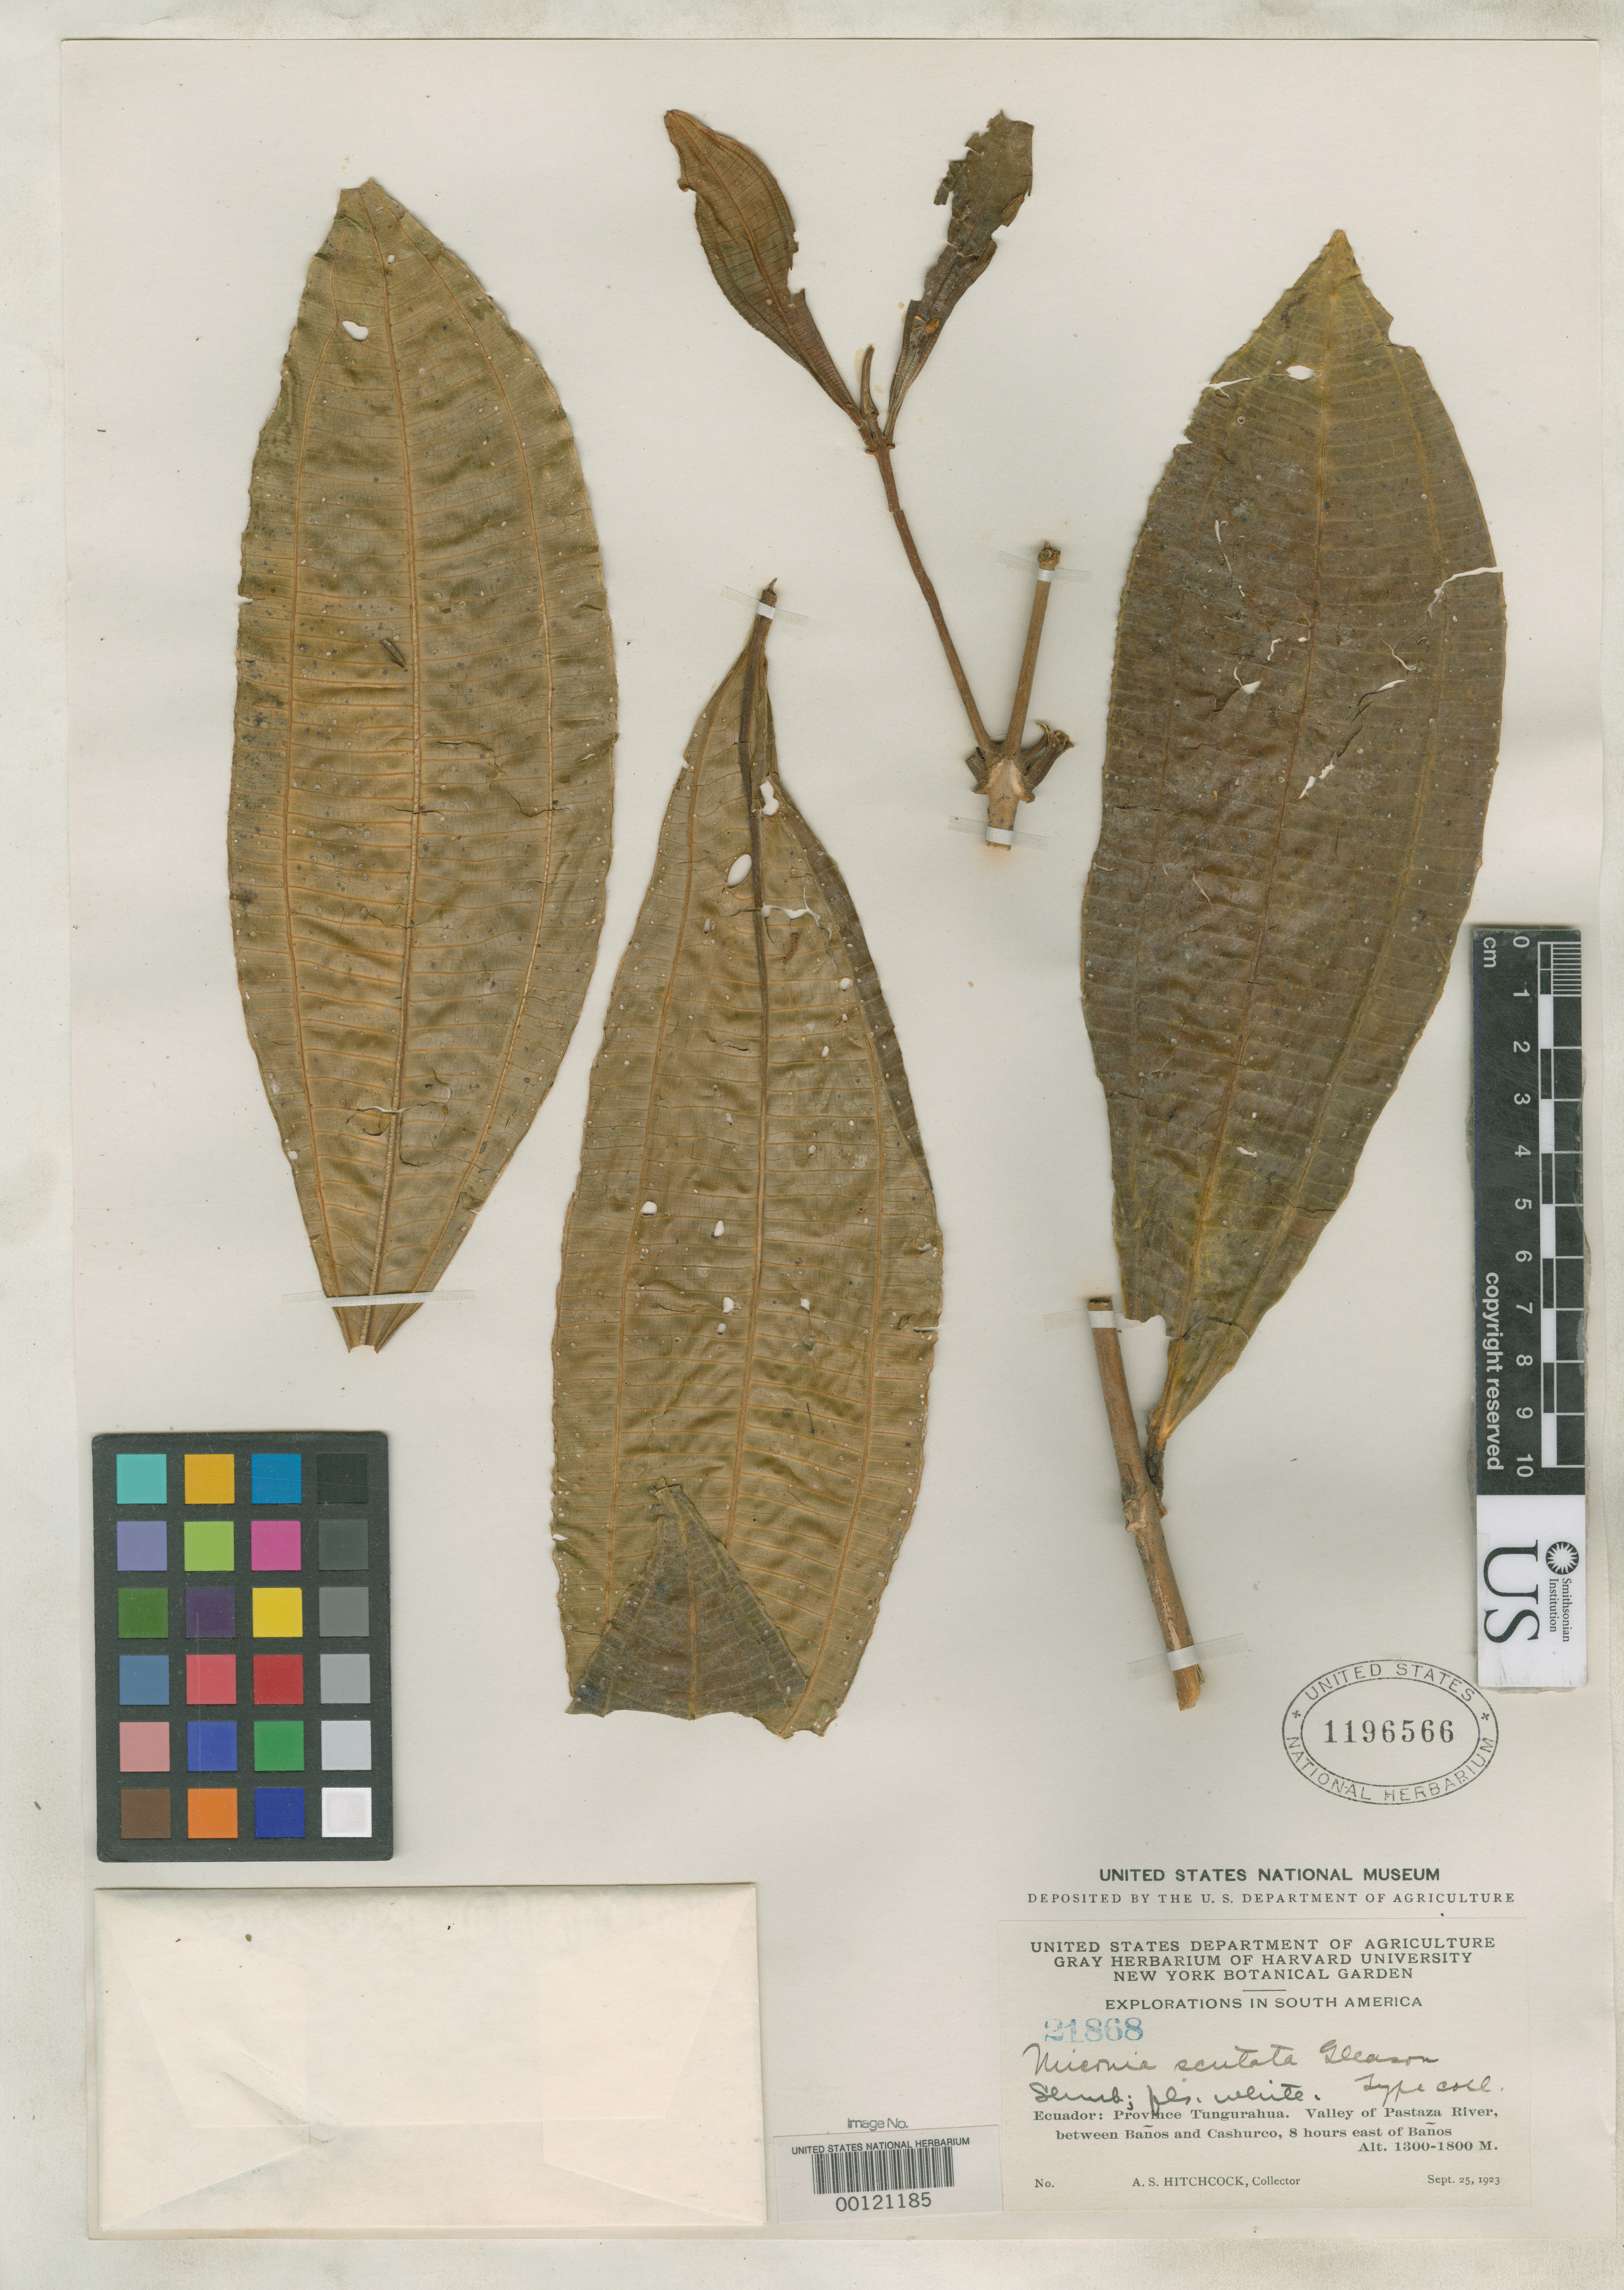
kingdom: Plantae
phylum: Tracheophyta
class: Magnoliopsida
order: Myrtales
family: Melastomataceae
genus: Miconia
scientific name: Miconia scutata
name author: Gleason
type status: Isotype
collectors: A. S. Hitchcock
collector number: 21868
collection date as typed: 25 Sep 1923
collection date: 1923-09-25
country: Ecuador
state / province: Tungurahua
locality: Pastaza River Valley, between Banos and Cashurco, 8 hours E of Banos.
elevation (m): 1300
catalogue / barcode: US 1196566